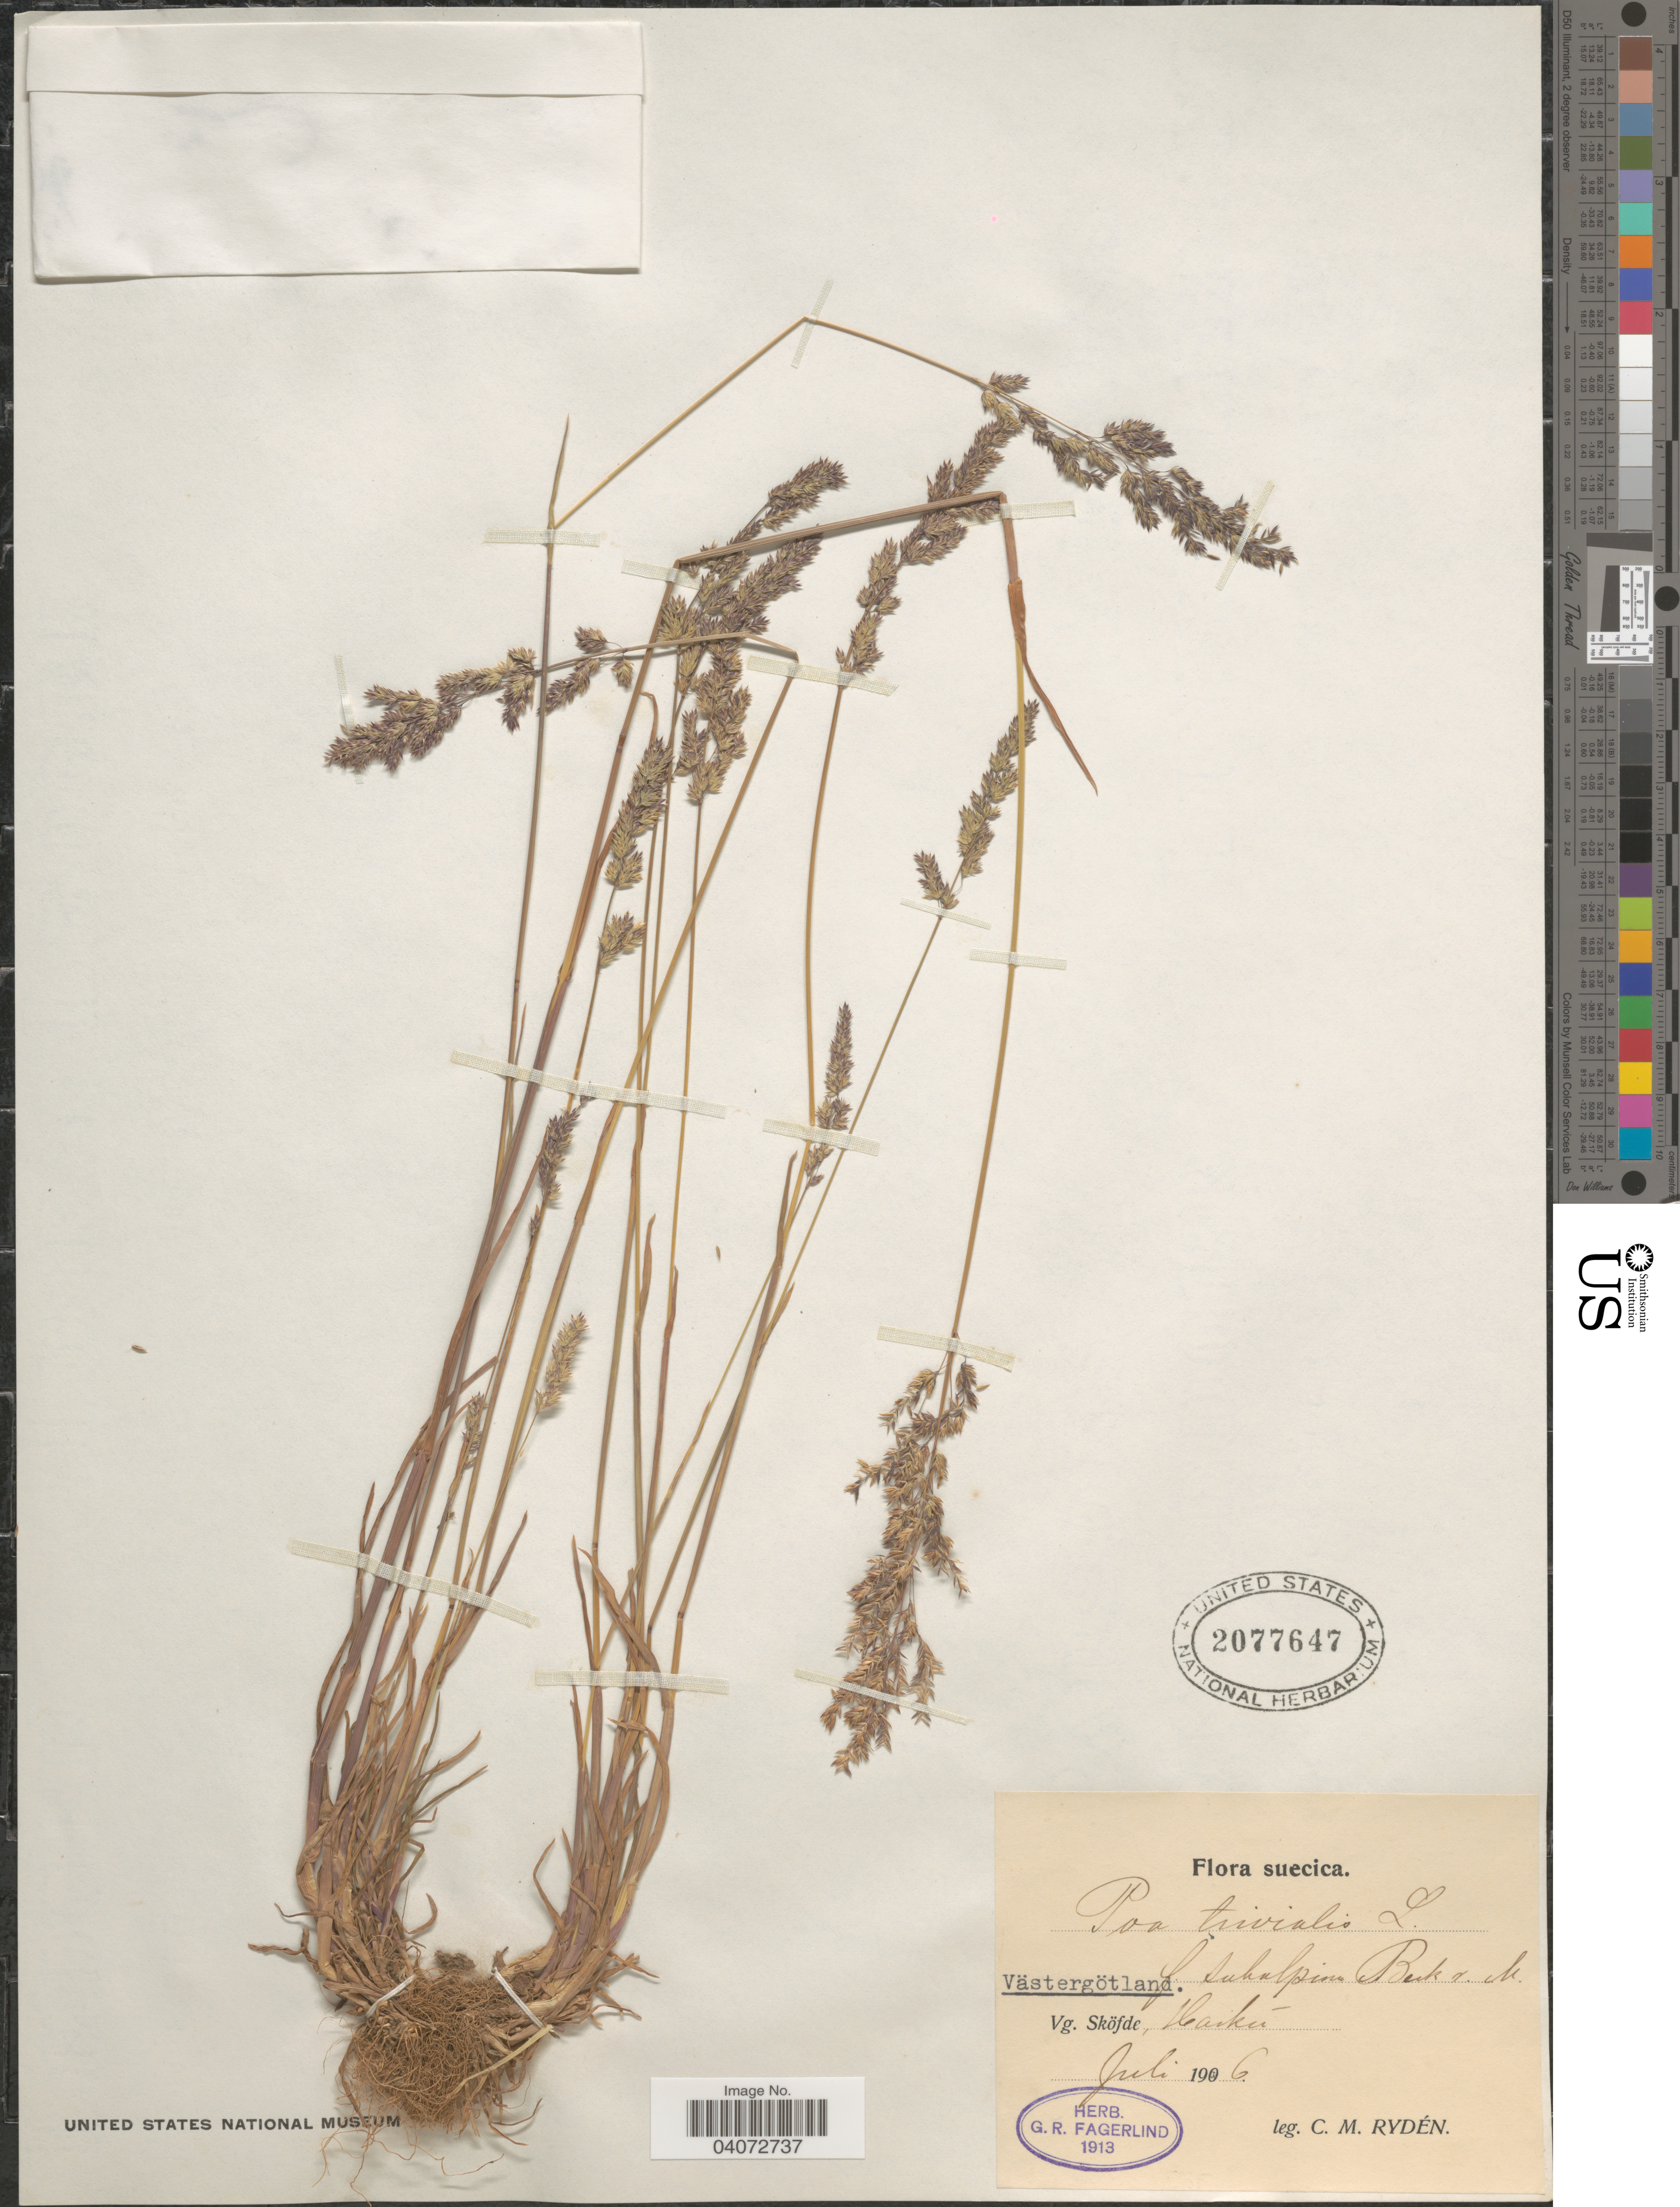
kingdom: Plantae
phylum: Tracheophyta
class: Liliopsida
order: Poales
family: Poaceae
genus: Poa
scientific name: Poa trivialis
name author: L.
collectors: C. Rydén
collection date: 1906-07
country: Sweden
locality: Suecica. Västergötland. Vg. Sköfde, Harku. [interpreted]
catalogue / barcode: US 2077647